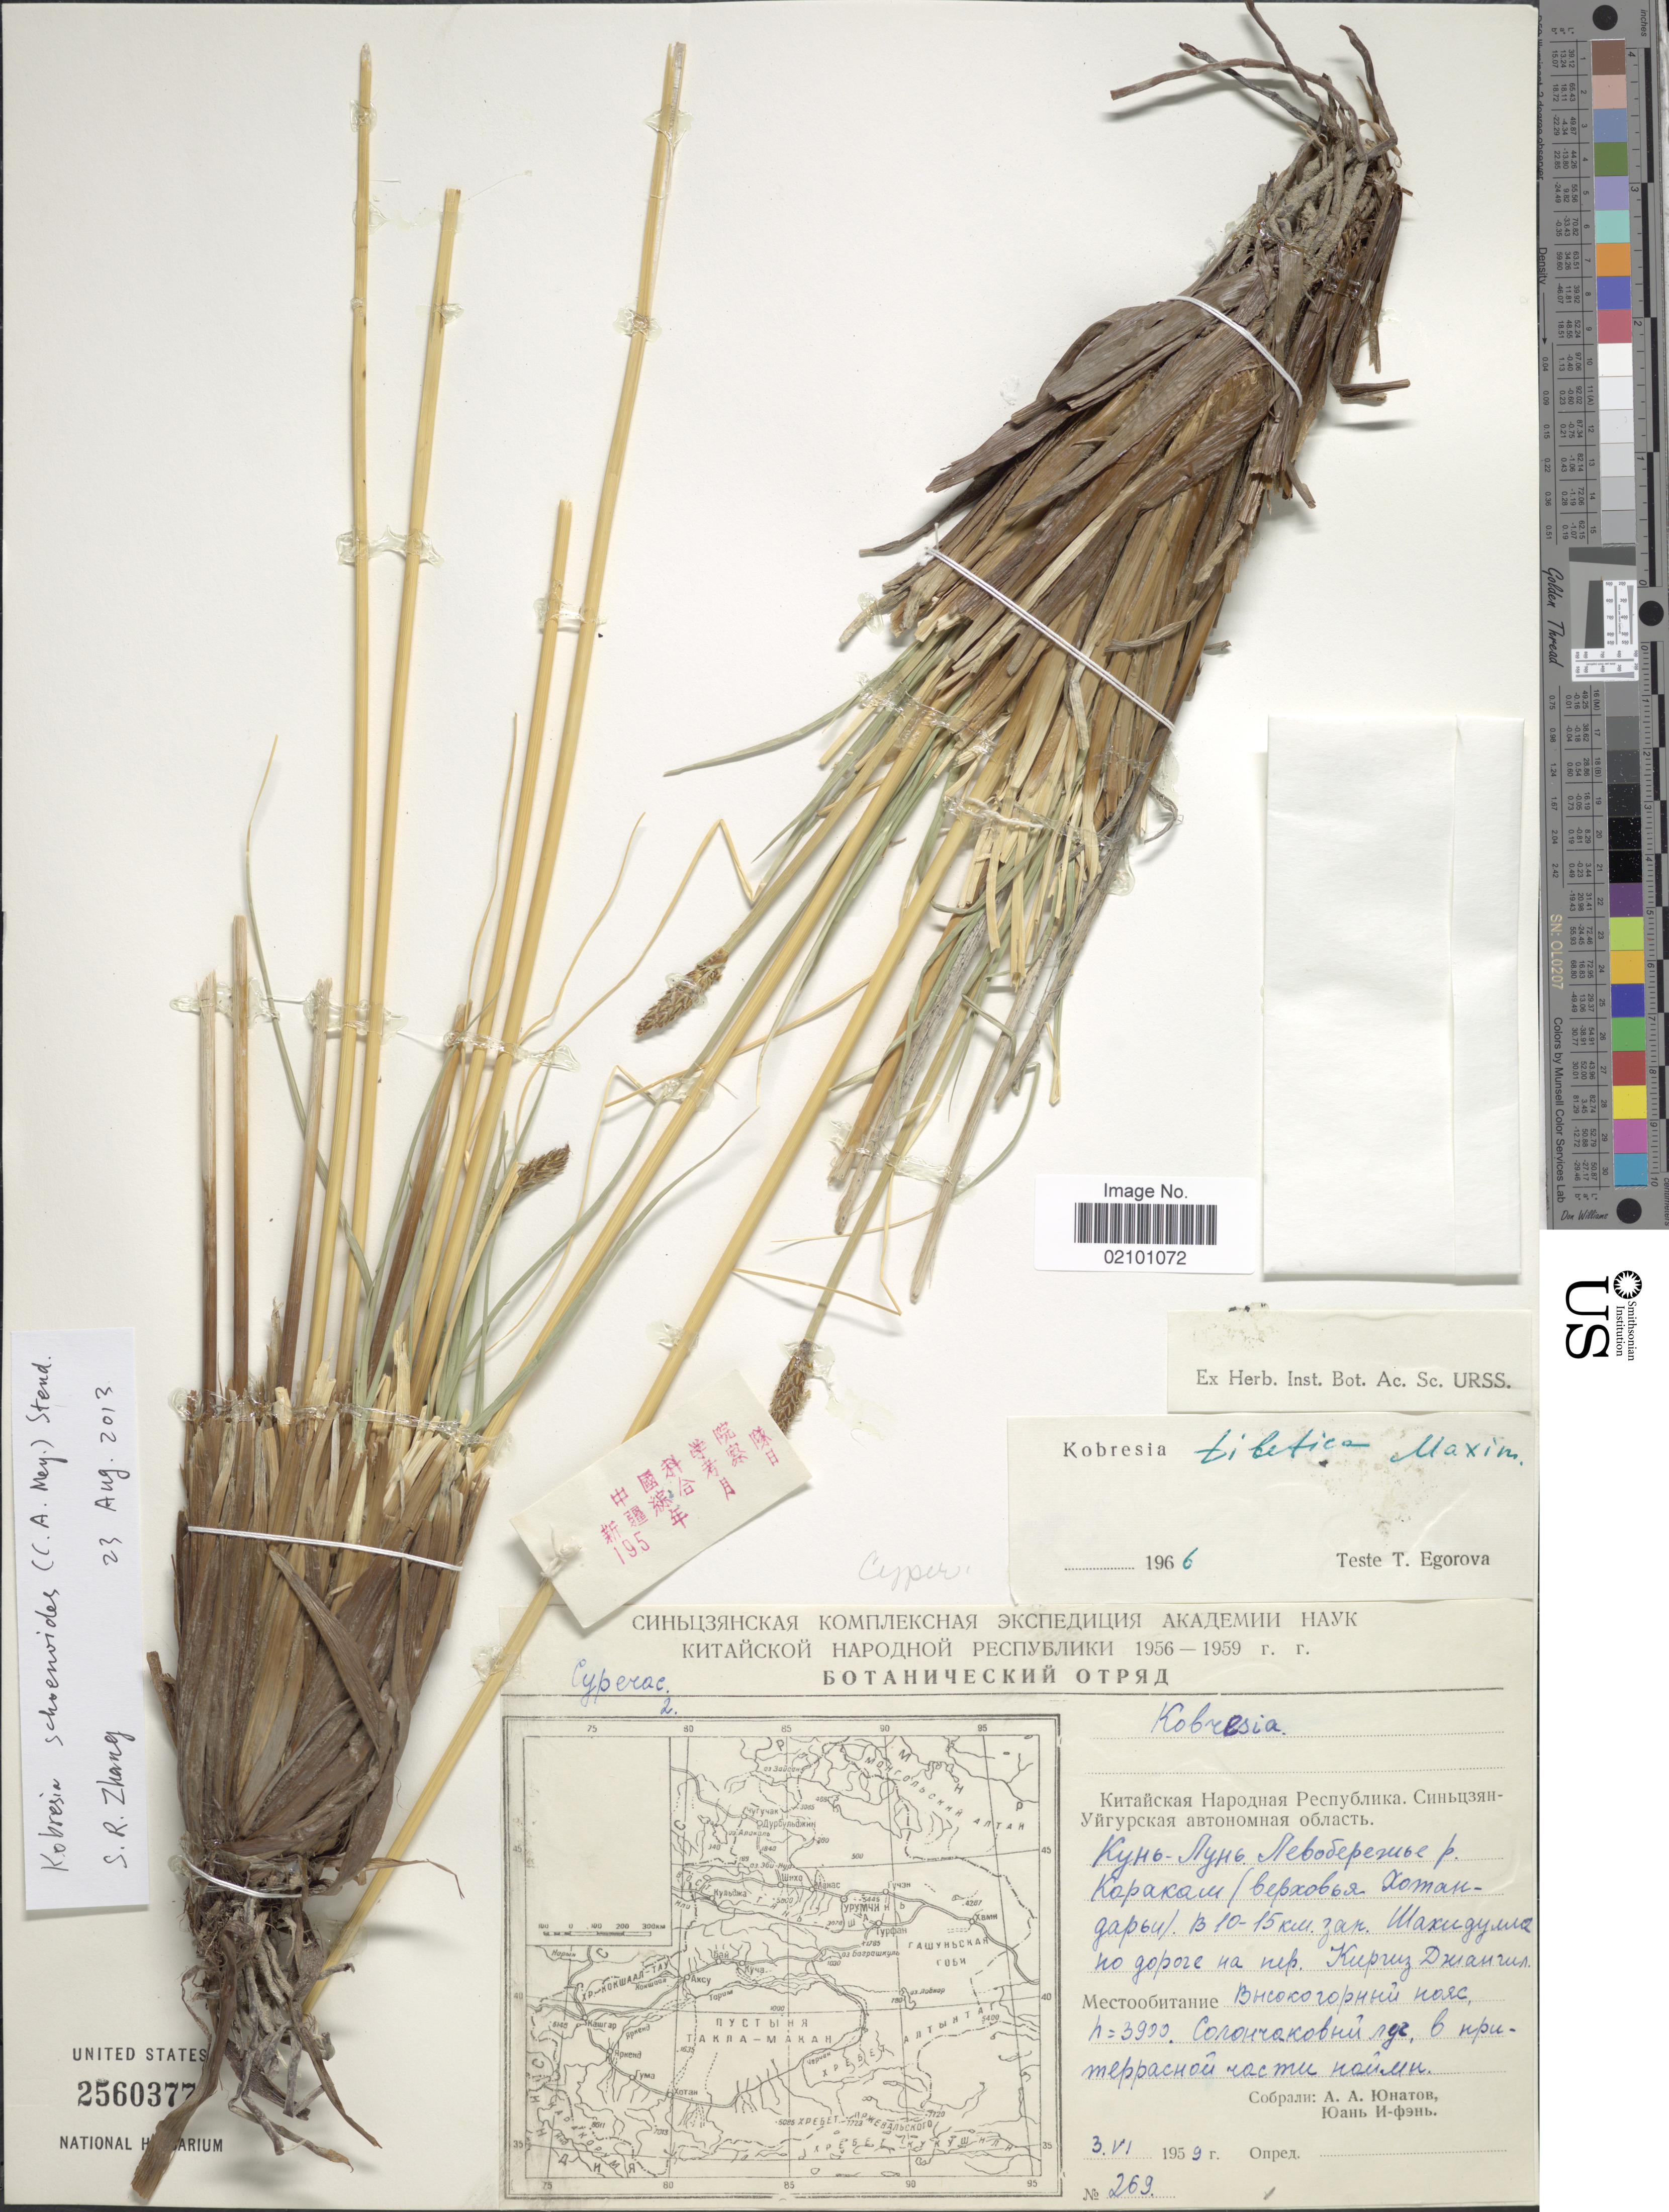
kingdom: Plantae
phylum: Tracheophyta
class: Liliopsida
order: Poales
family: Cyperaceae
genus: Carex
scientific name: Carex tibetikobresia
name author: S.R. Zhang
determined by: Strong, M. T., (US), Smithsonian Institution - National Museum of Natural History (UNITED STATES)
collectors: A. Unatov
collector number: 269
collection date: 1959-06-03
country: China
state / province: Xinjiang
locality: KunLun, Upper Hotan River, 10 - 15 km W of Xaidulla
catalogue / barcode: US 2560377